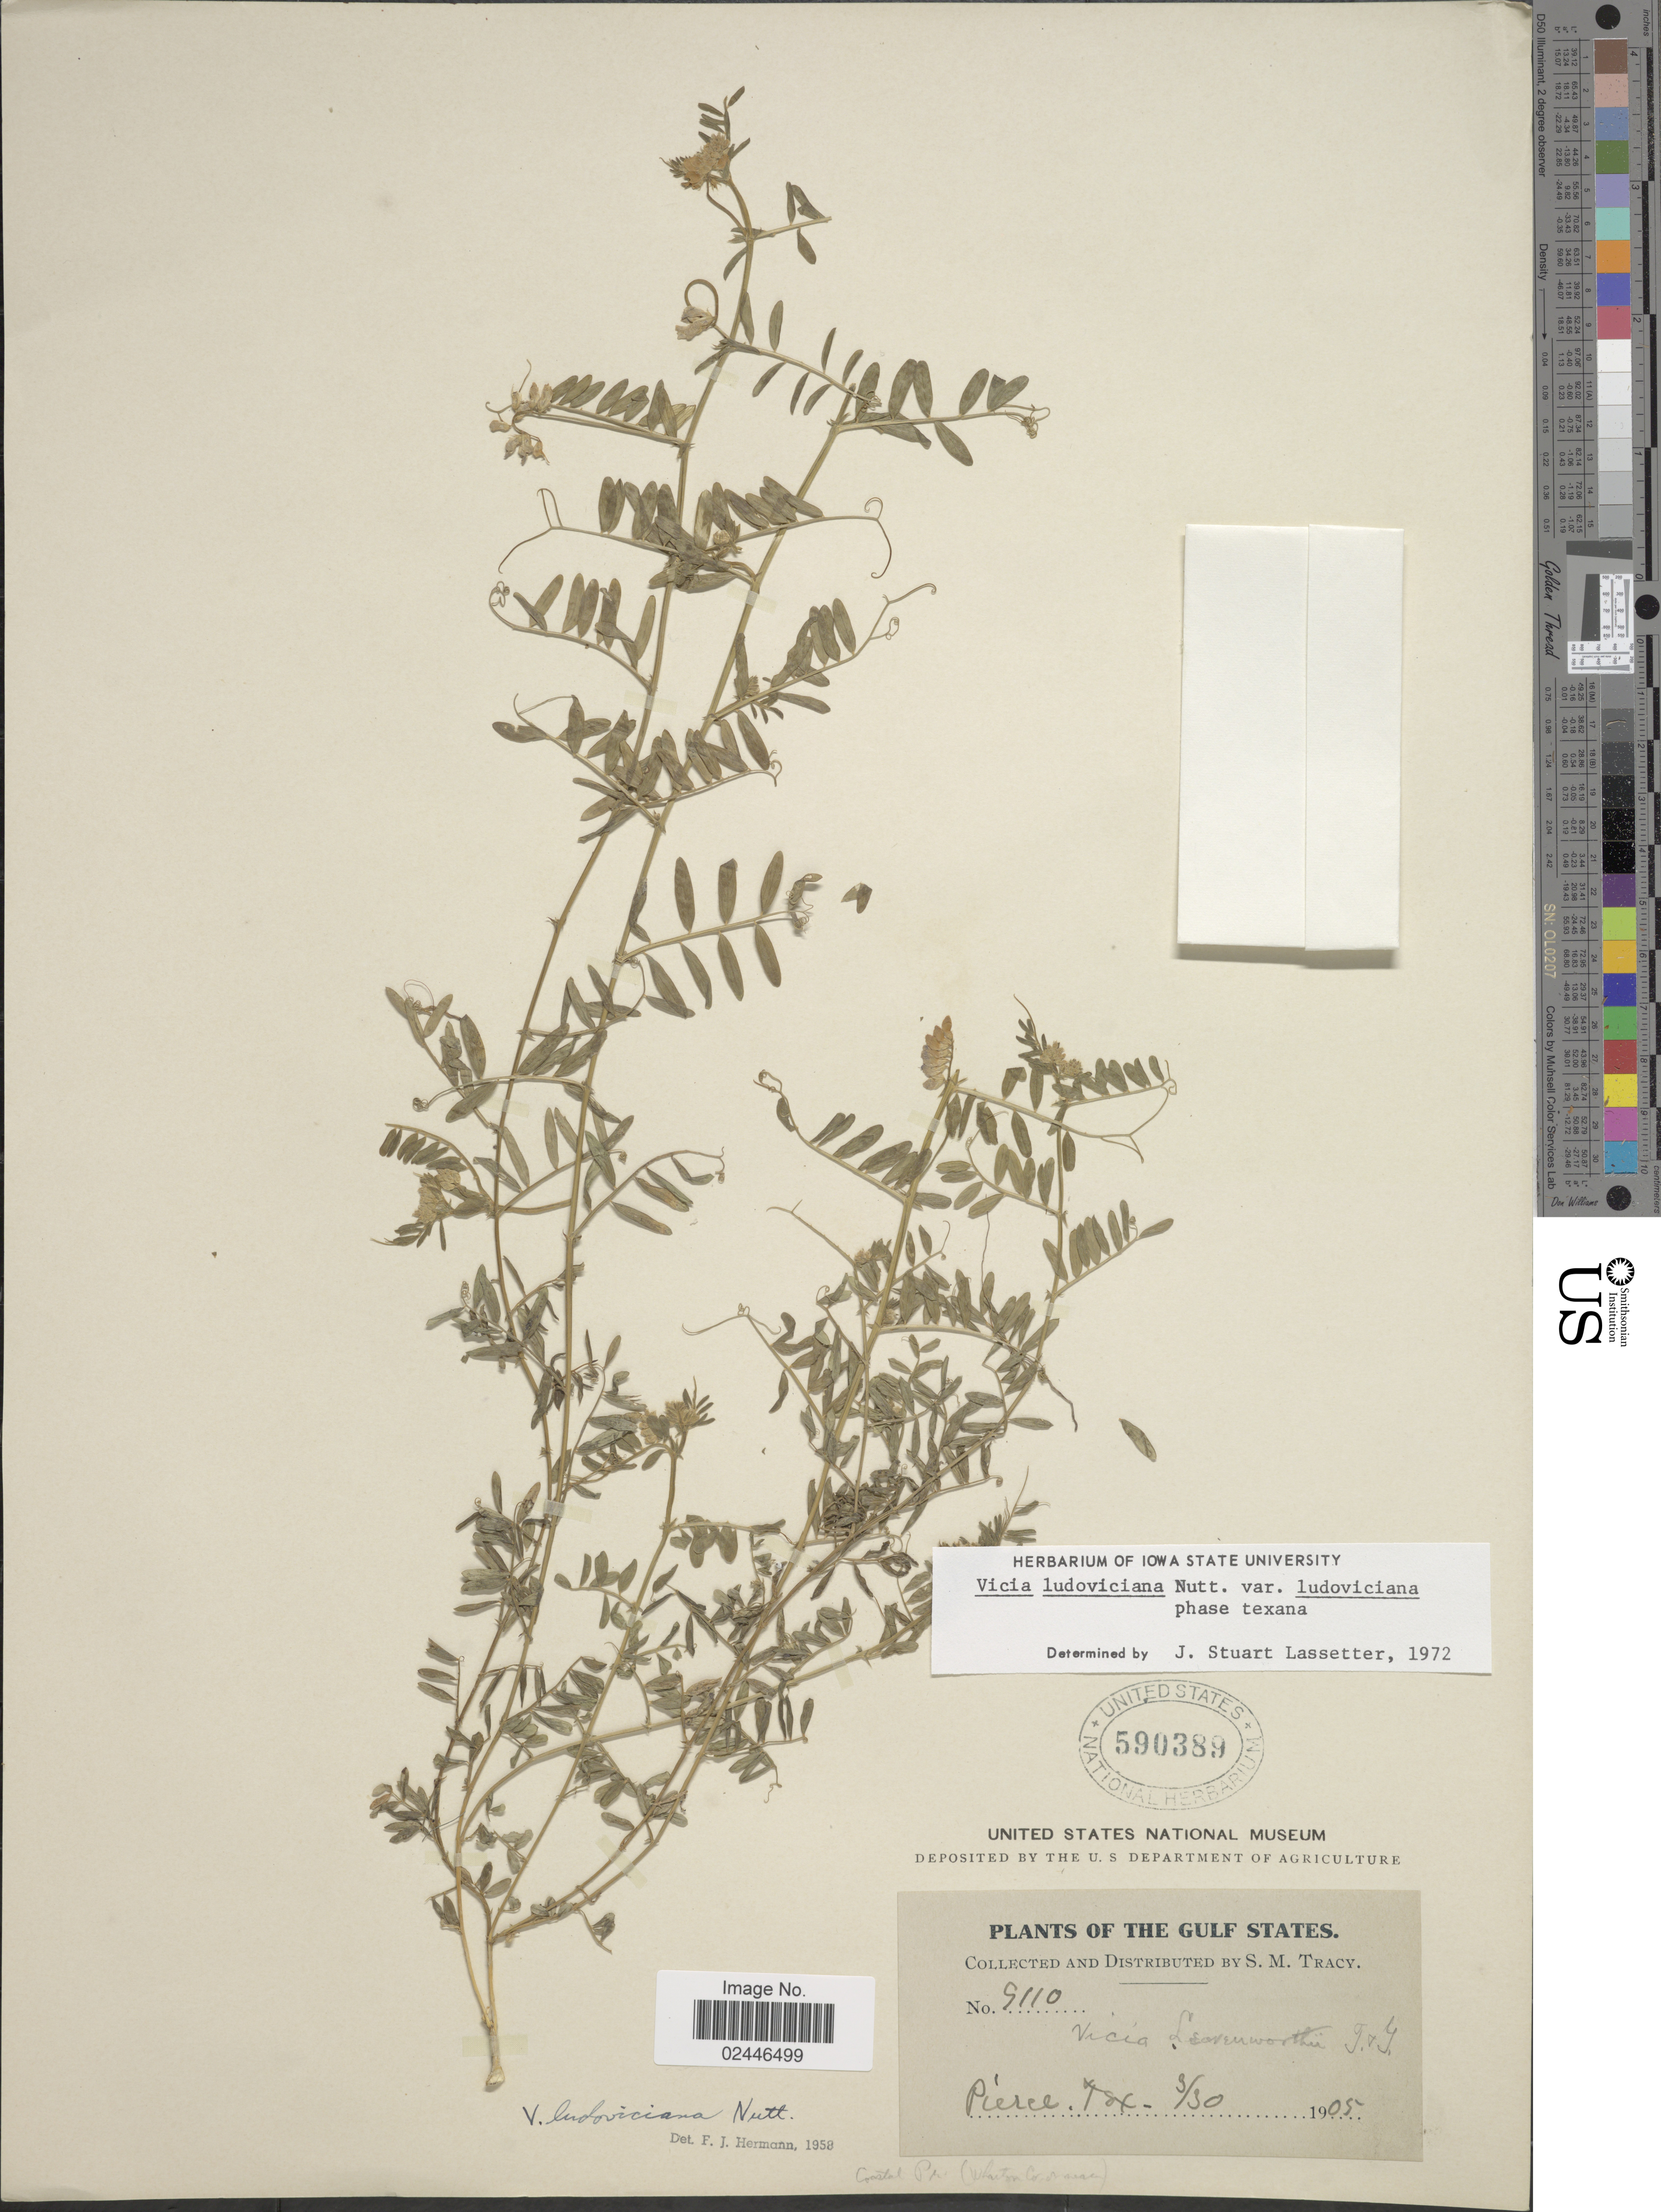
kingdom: Plantae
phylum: Tracheophyta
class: Magnoliopsida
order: Fabales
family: Fabaceae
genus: Vicia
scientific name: Vicia ludoviciana var. ludoviciana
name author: Nutt. ex Torr. & A. Gray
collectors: S. M. Tracy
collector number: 9110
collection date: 1905-03-30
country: United States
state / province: Texas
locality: The Gulf States, Pierce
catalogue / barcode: US 590389